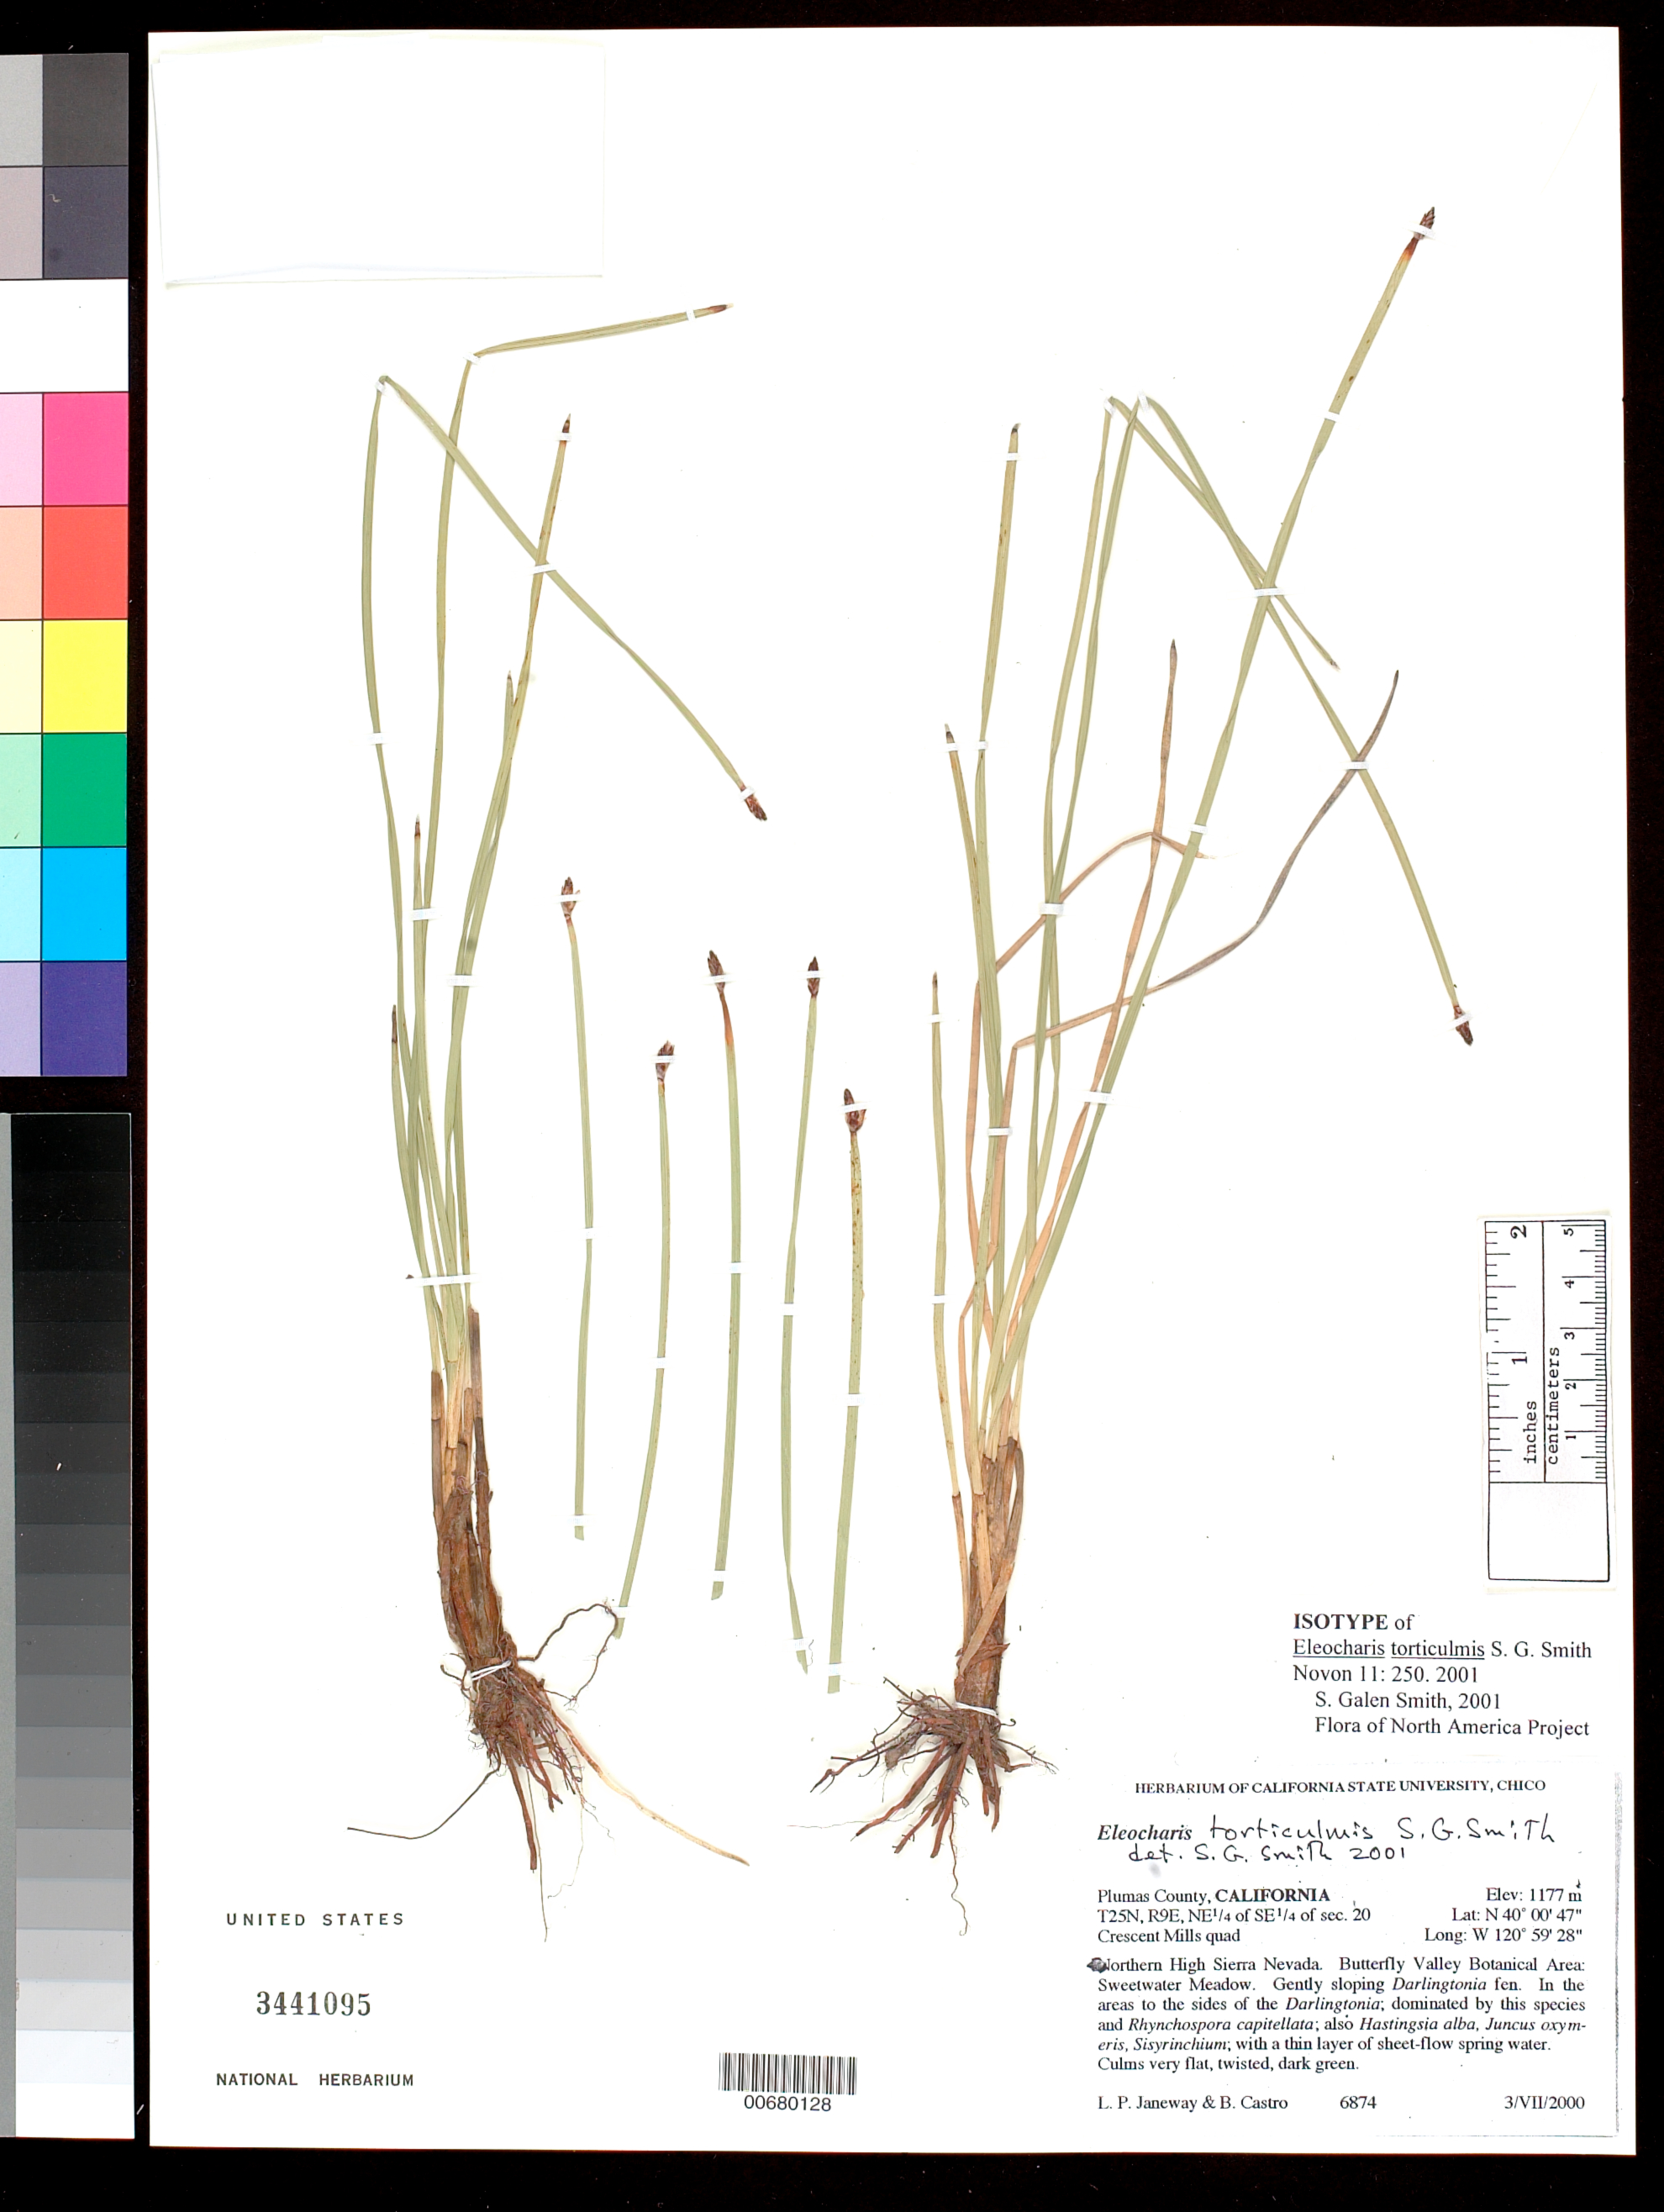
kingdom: Plantae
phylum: Tracheophyta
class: Liliopsida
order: Poales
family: Cyperaceae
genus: Eleocharis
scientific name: Eleocharis torticulmis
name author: S.G. Sm.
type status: Isotype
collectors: L. P. Janeway & B. Castro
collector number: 6874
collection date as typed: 03 Jul 2000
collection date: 2000-07-03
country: United States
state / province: California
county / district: Plumas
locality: Northern High Sierra Nevada. Butterfly Valley Botanical Area: Sweetwater Meadow.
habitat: Gently sloping Darlingtonia fen.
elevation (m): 1177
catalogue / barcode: US 3441095